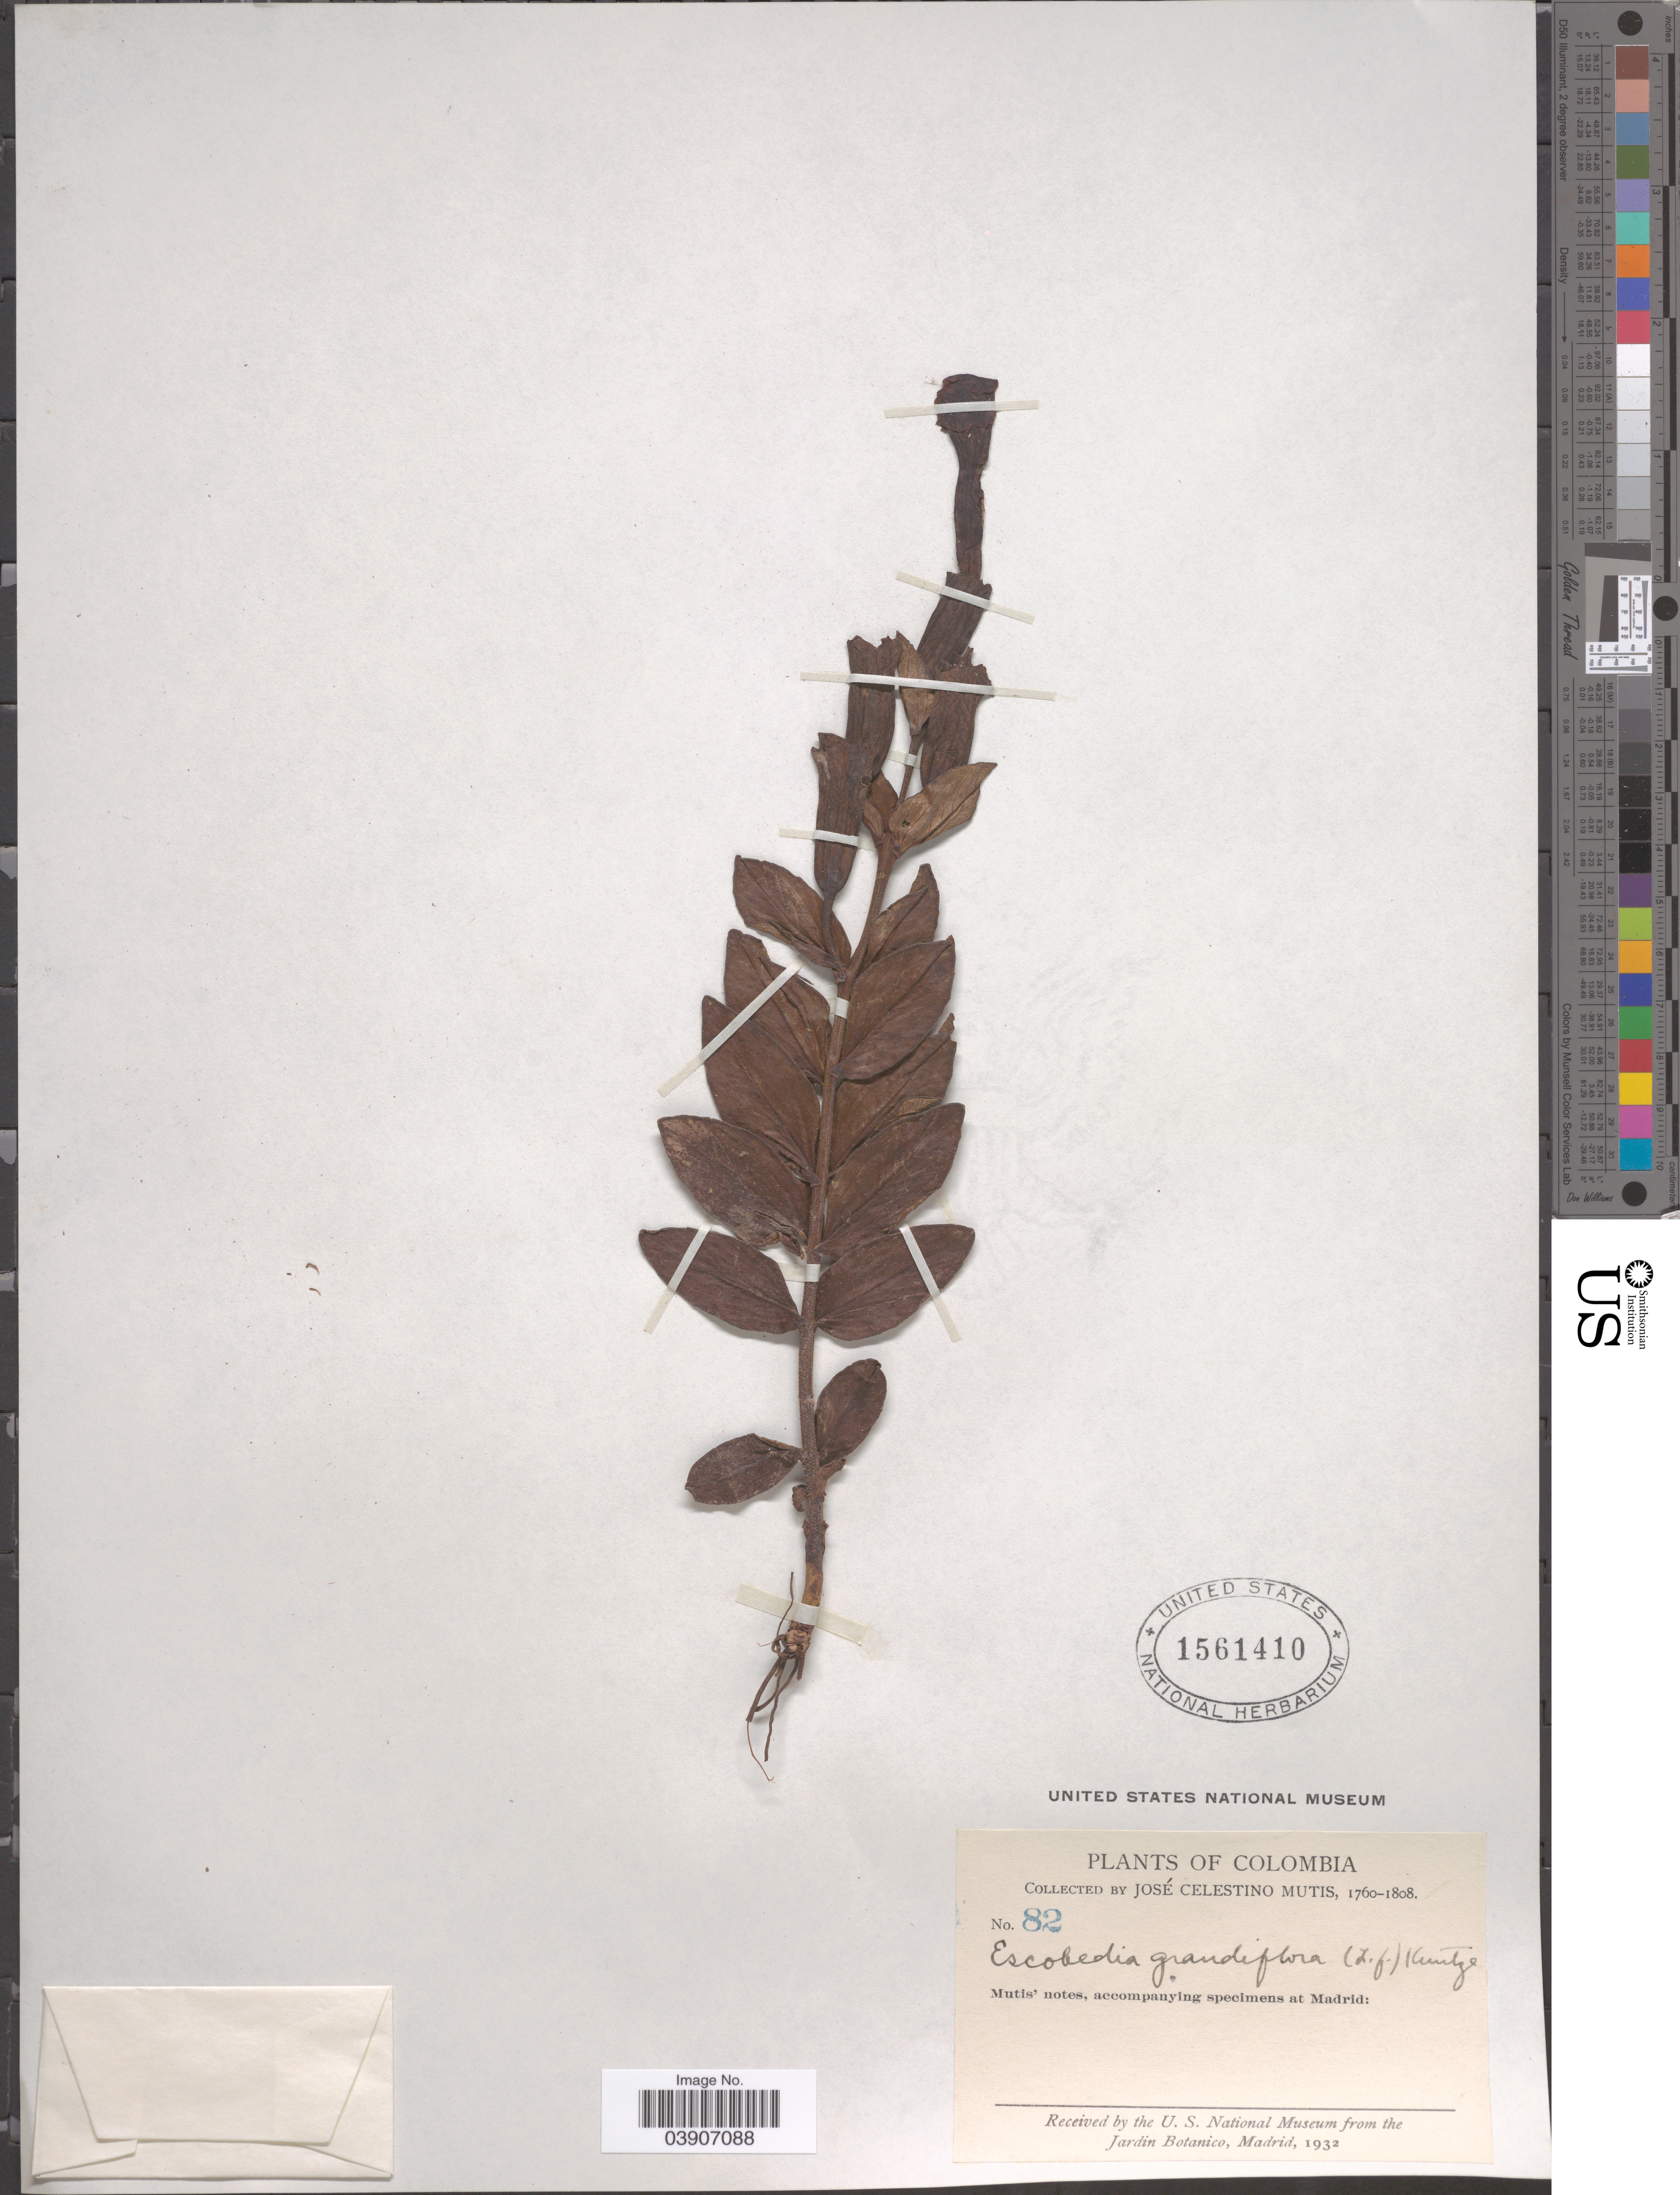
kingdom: Plantae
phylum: Tracheophyta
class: Magnoliopsida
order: Lamiales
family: Orobanchaceae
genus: Escobedia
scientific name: Escobedia grandiflora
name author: (L. f.) Kuntze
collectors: J. C. B. Mutis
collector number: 82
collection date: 1760/1808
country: Colombia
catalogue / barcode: US 1561410